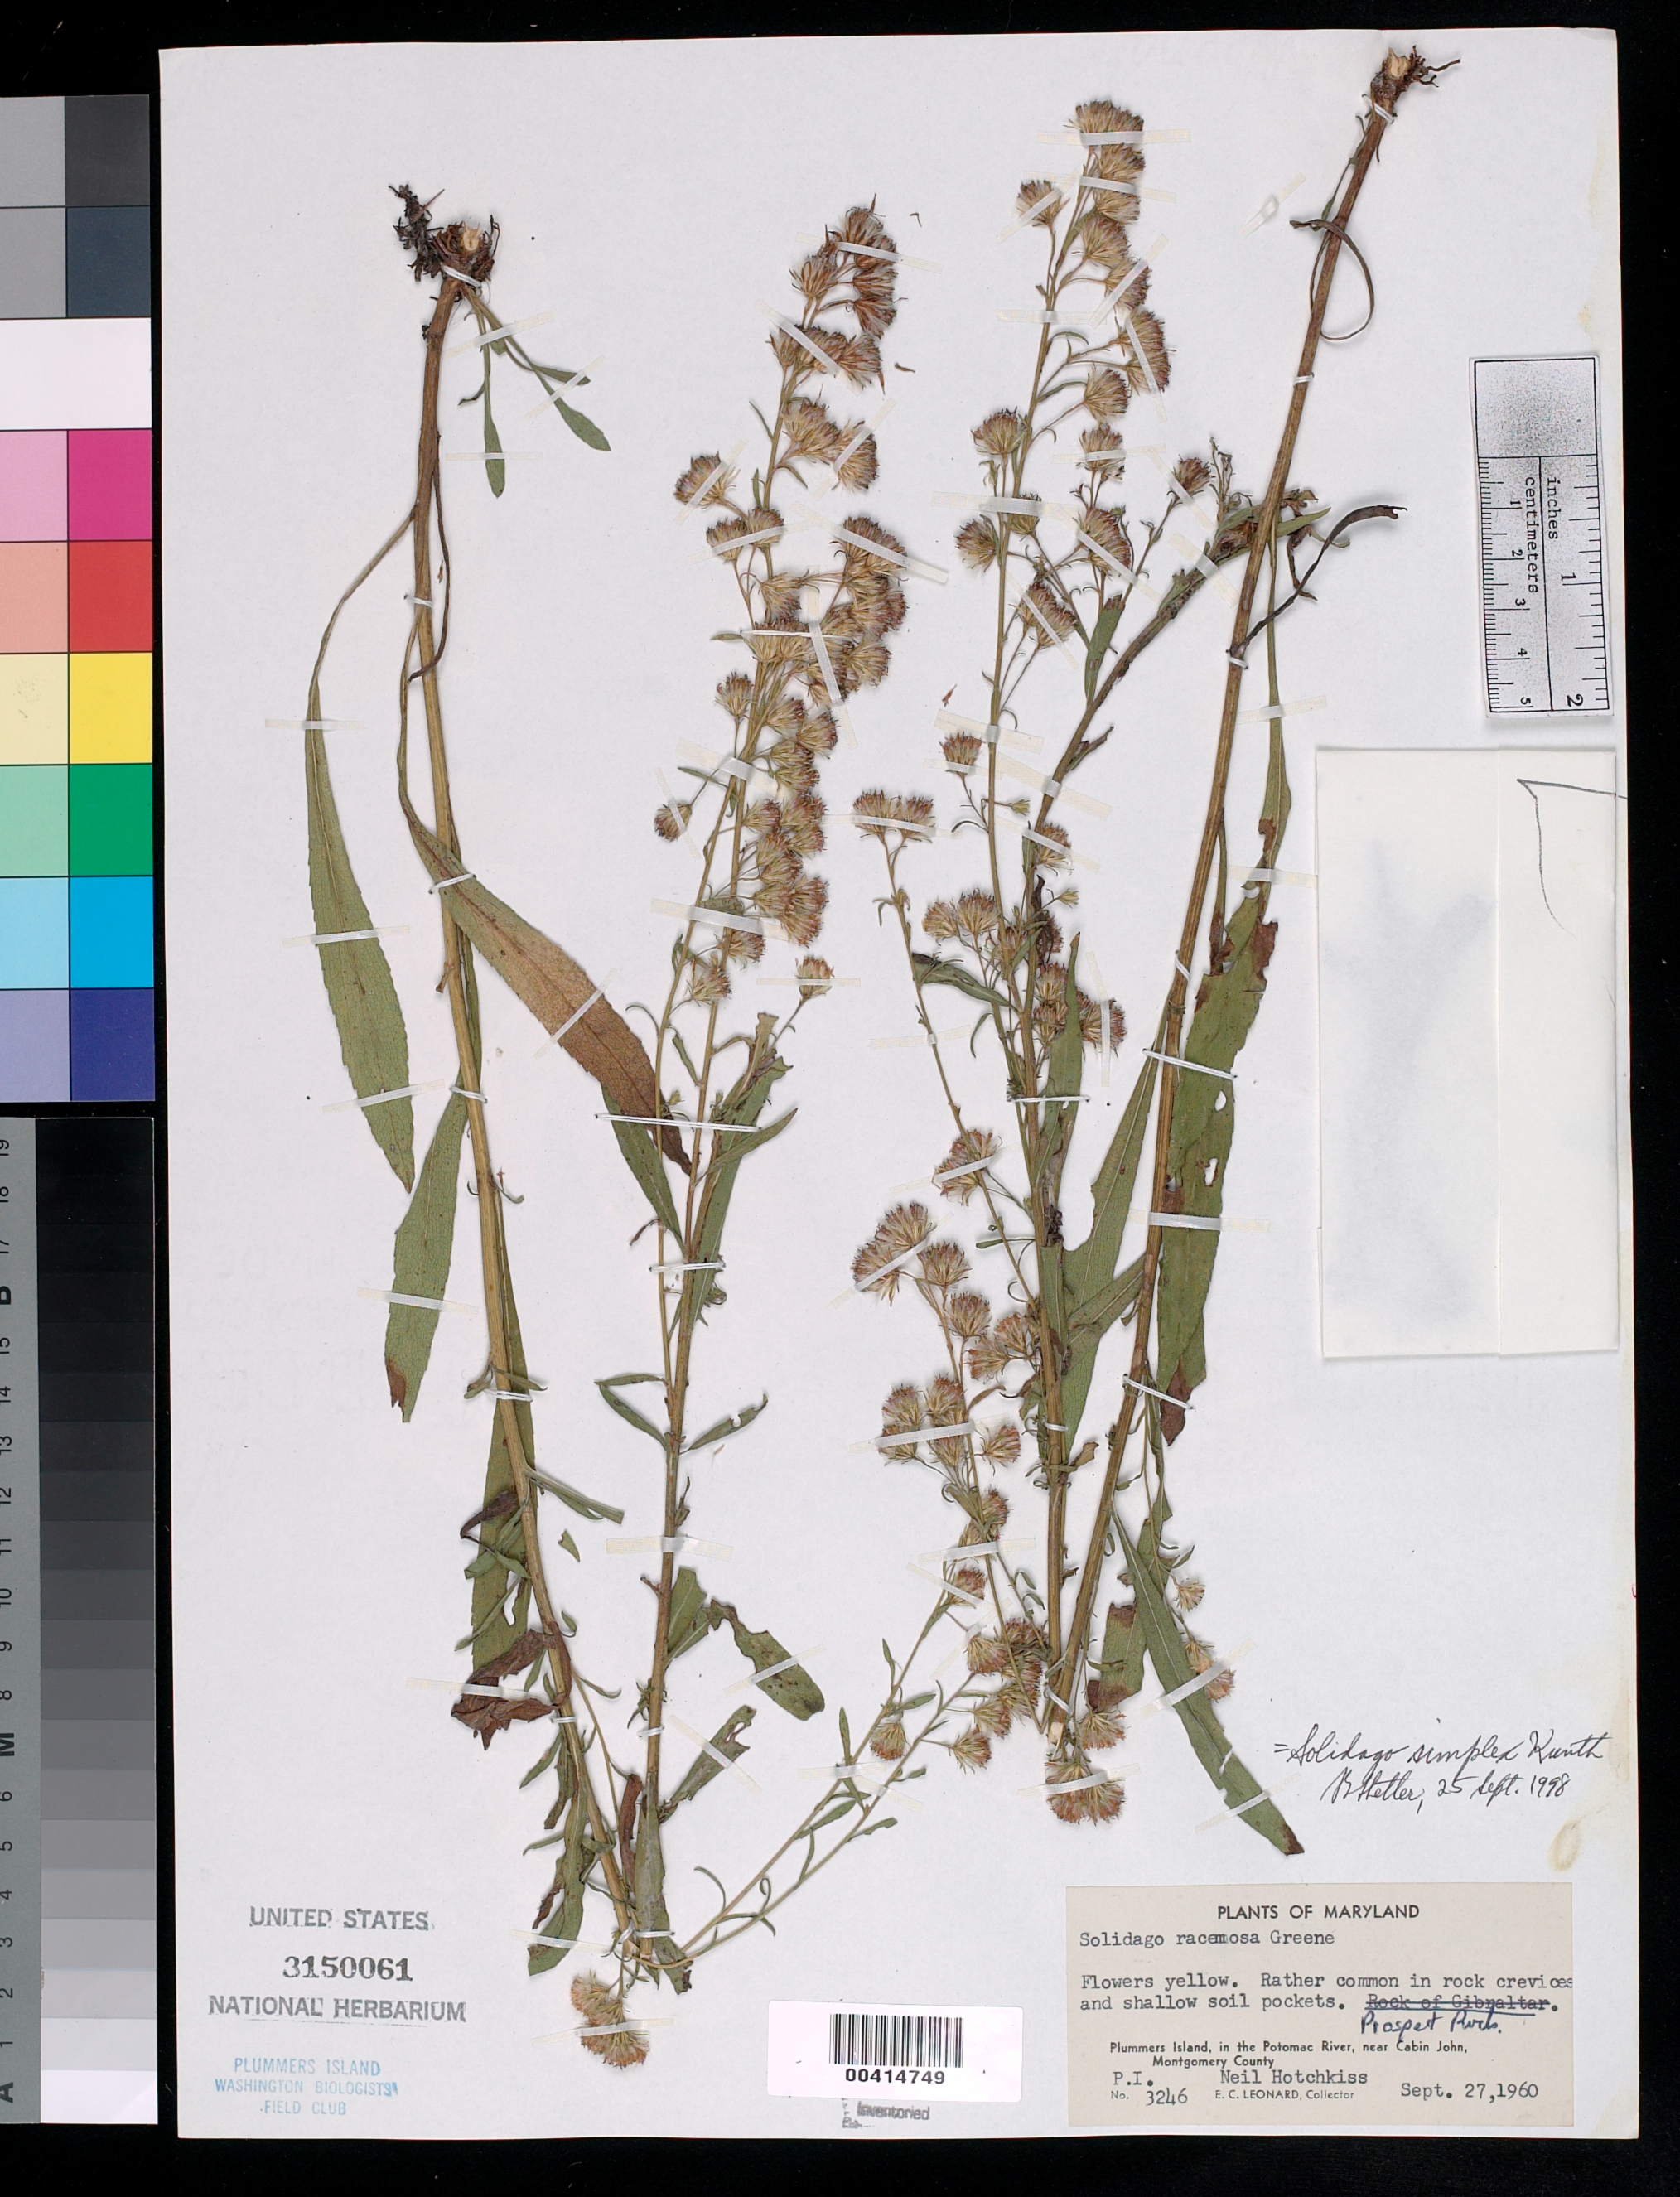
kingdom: Plantae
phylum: Tracheophyta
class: Magnoliopsida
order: Asterales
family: Asteraceae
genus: Solidago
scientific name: Solidago simplex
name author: Kunth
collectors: E. C. Leonard & N. Hotchkiss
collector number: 3246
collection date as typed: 27 Sep 1960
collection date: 1960-09-27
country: United States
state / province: Maryland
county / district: Montgomery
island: Plummers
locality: Plummer's Island; Prospect Rock Plummers Island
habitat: Rock crevices and shallow soil pockets.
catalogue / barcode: US 3150061